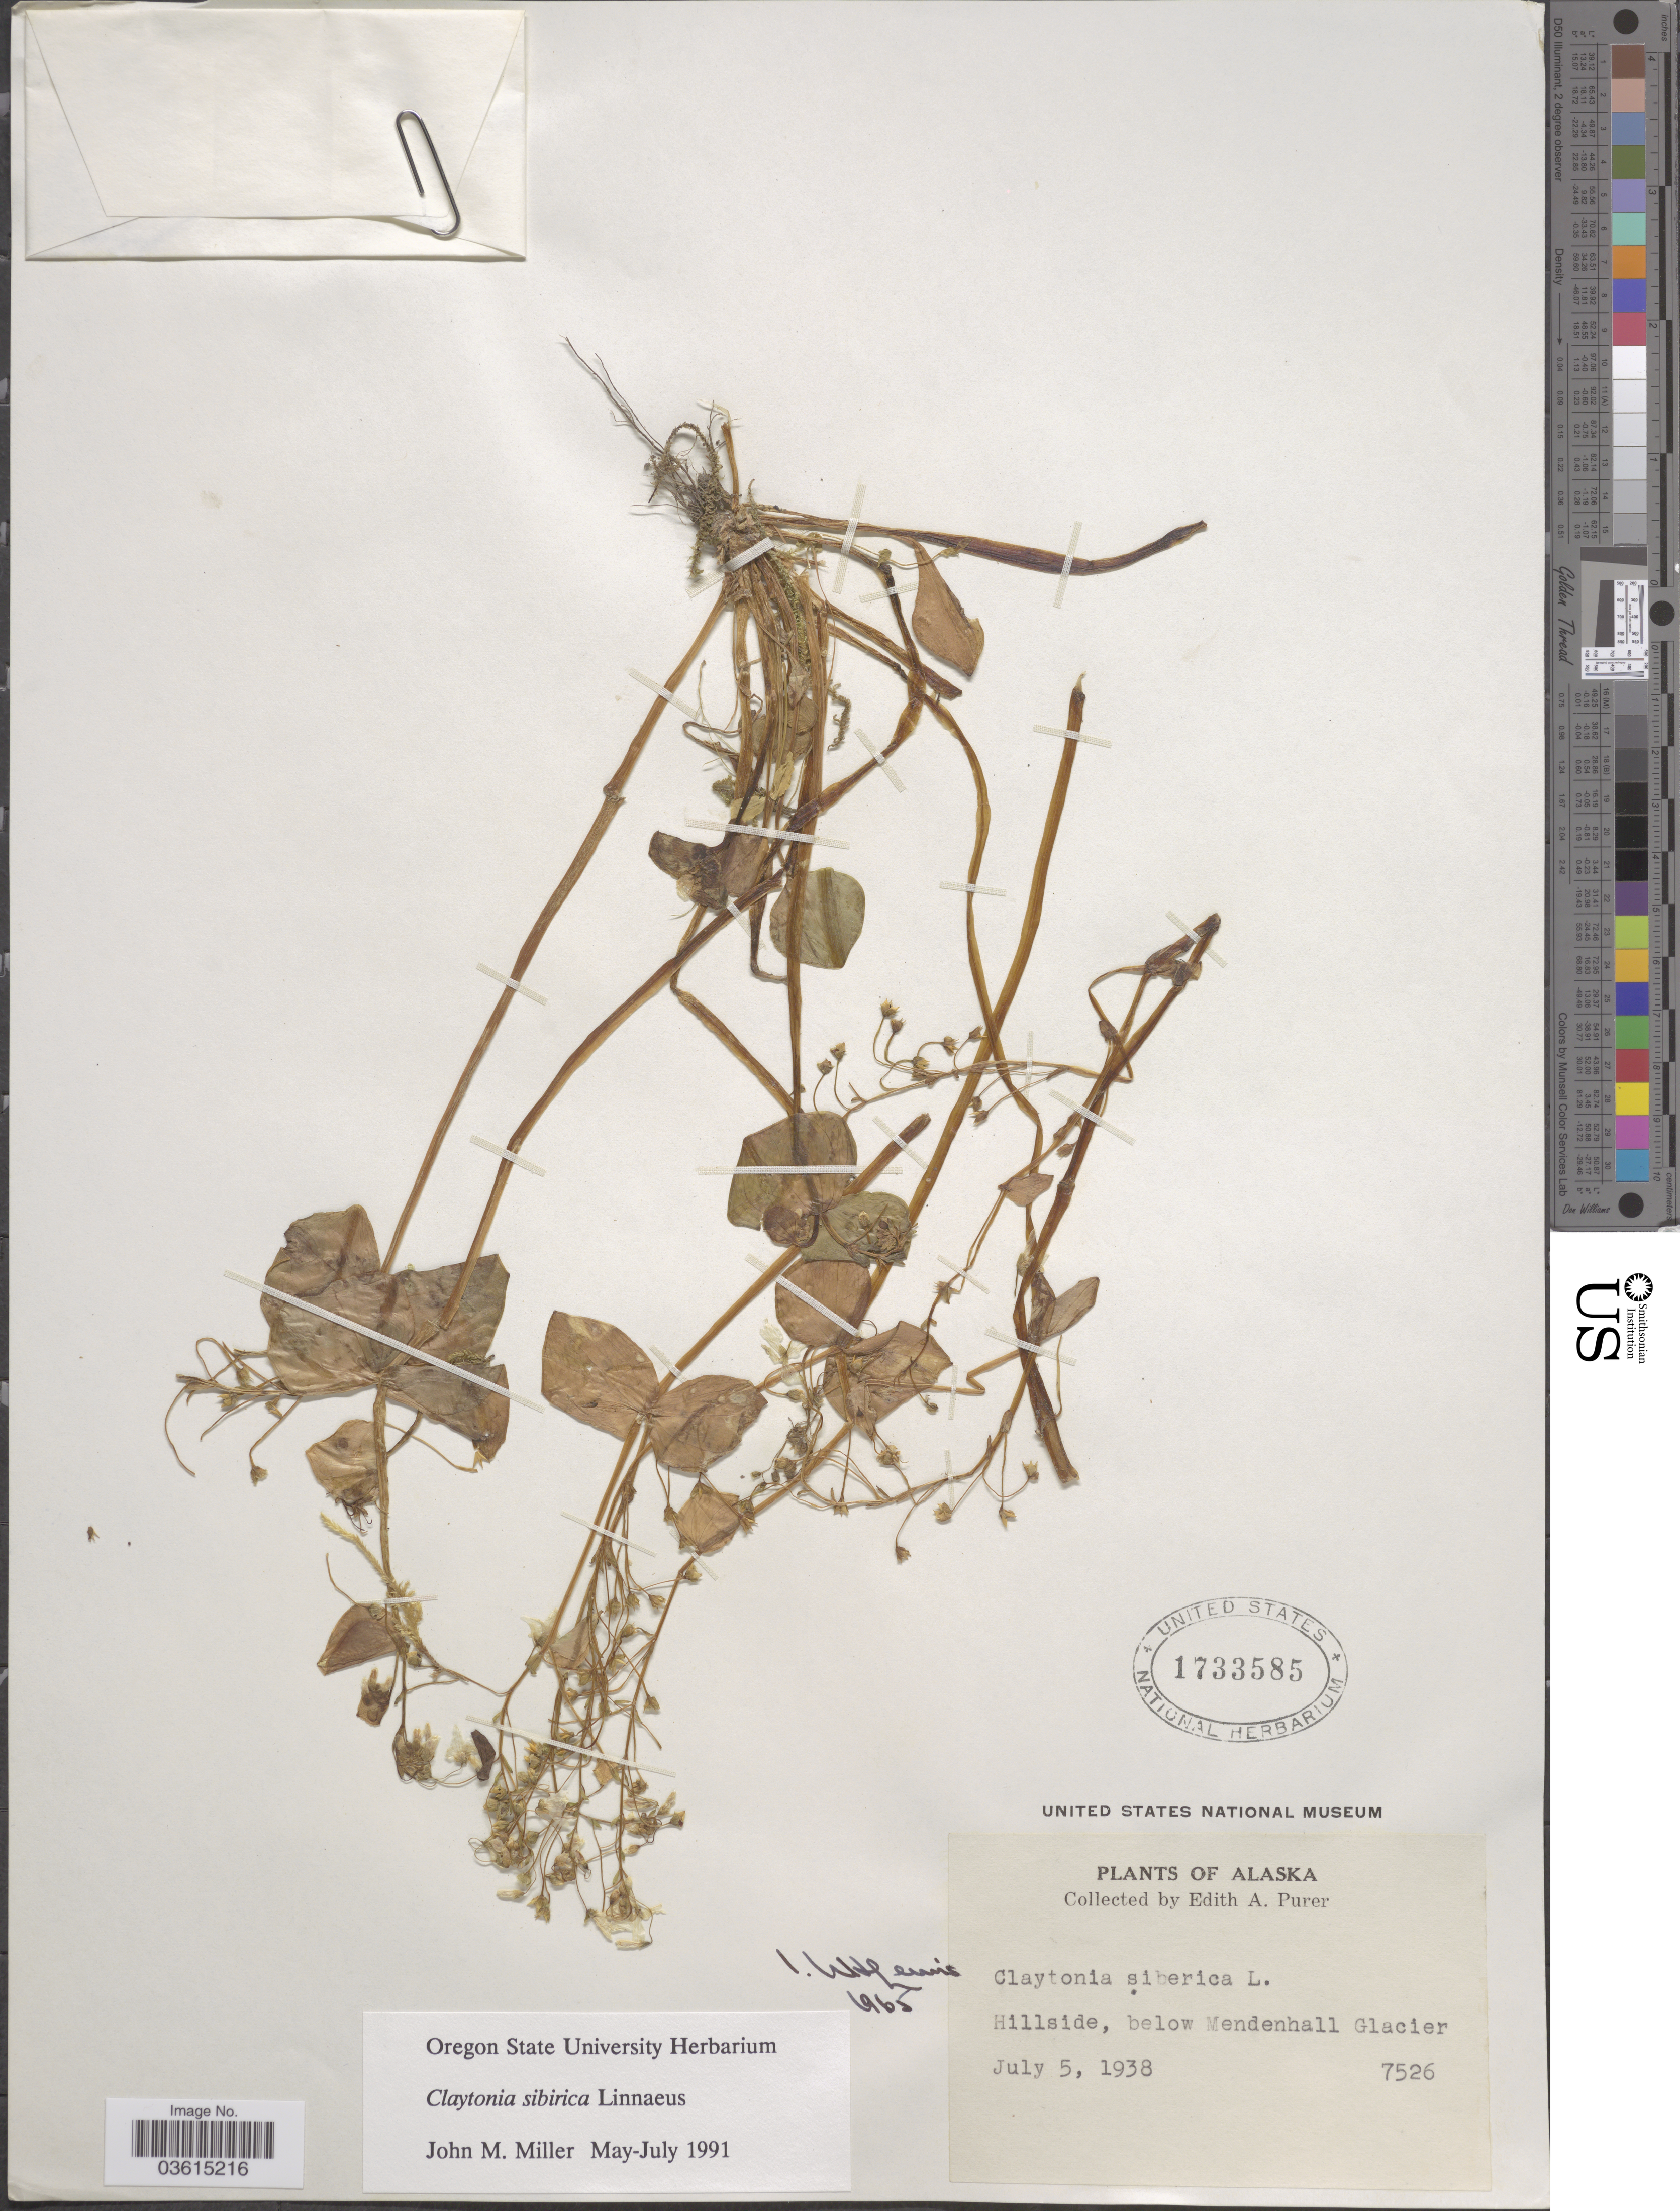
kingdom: Plantae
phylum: Tracheophyta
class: Magnoliopsida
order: Caryophyllales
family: Montiaceae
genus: Claytonia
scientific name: Claytonia sibirica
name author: L.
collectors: E. Purer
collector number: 7526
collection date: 1938-07-05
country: United States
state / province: Alaska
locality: Hillside, below Mendenhall Glacier.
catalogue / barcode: US 1733585